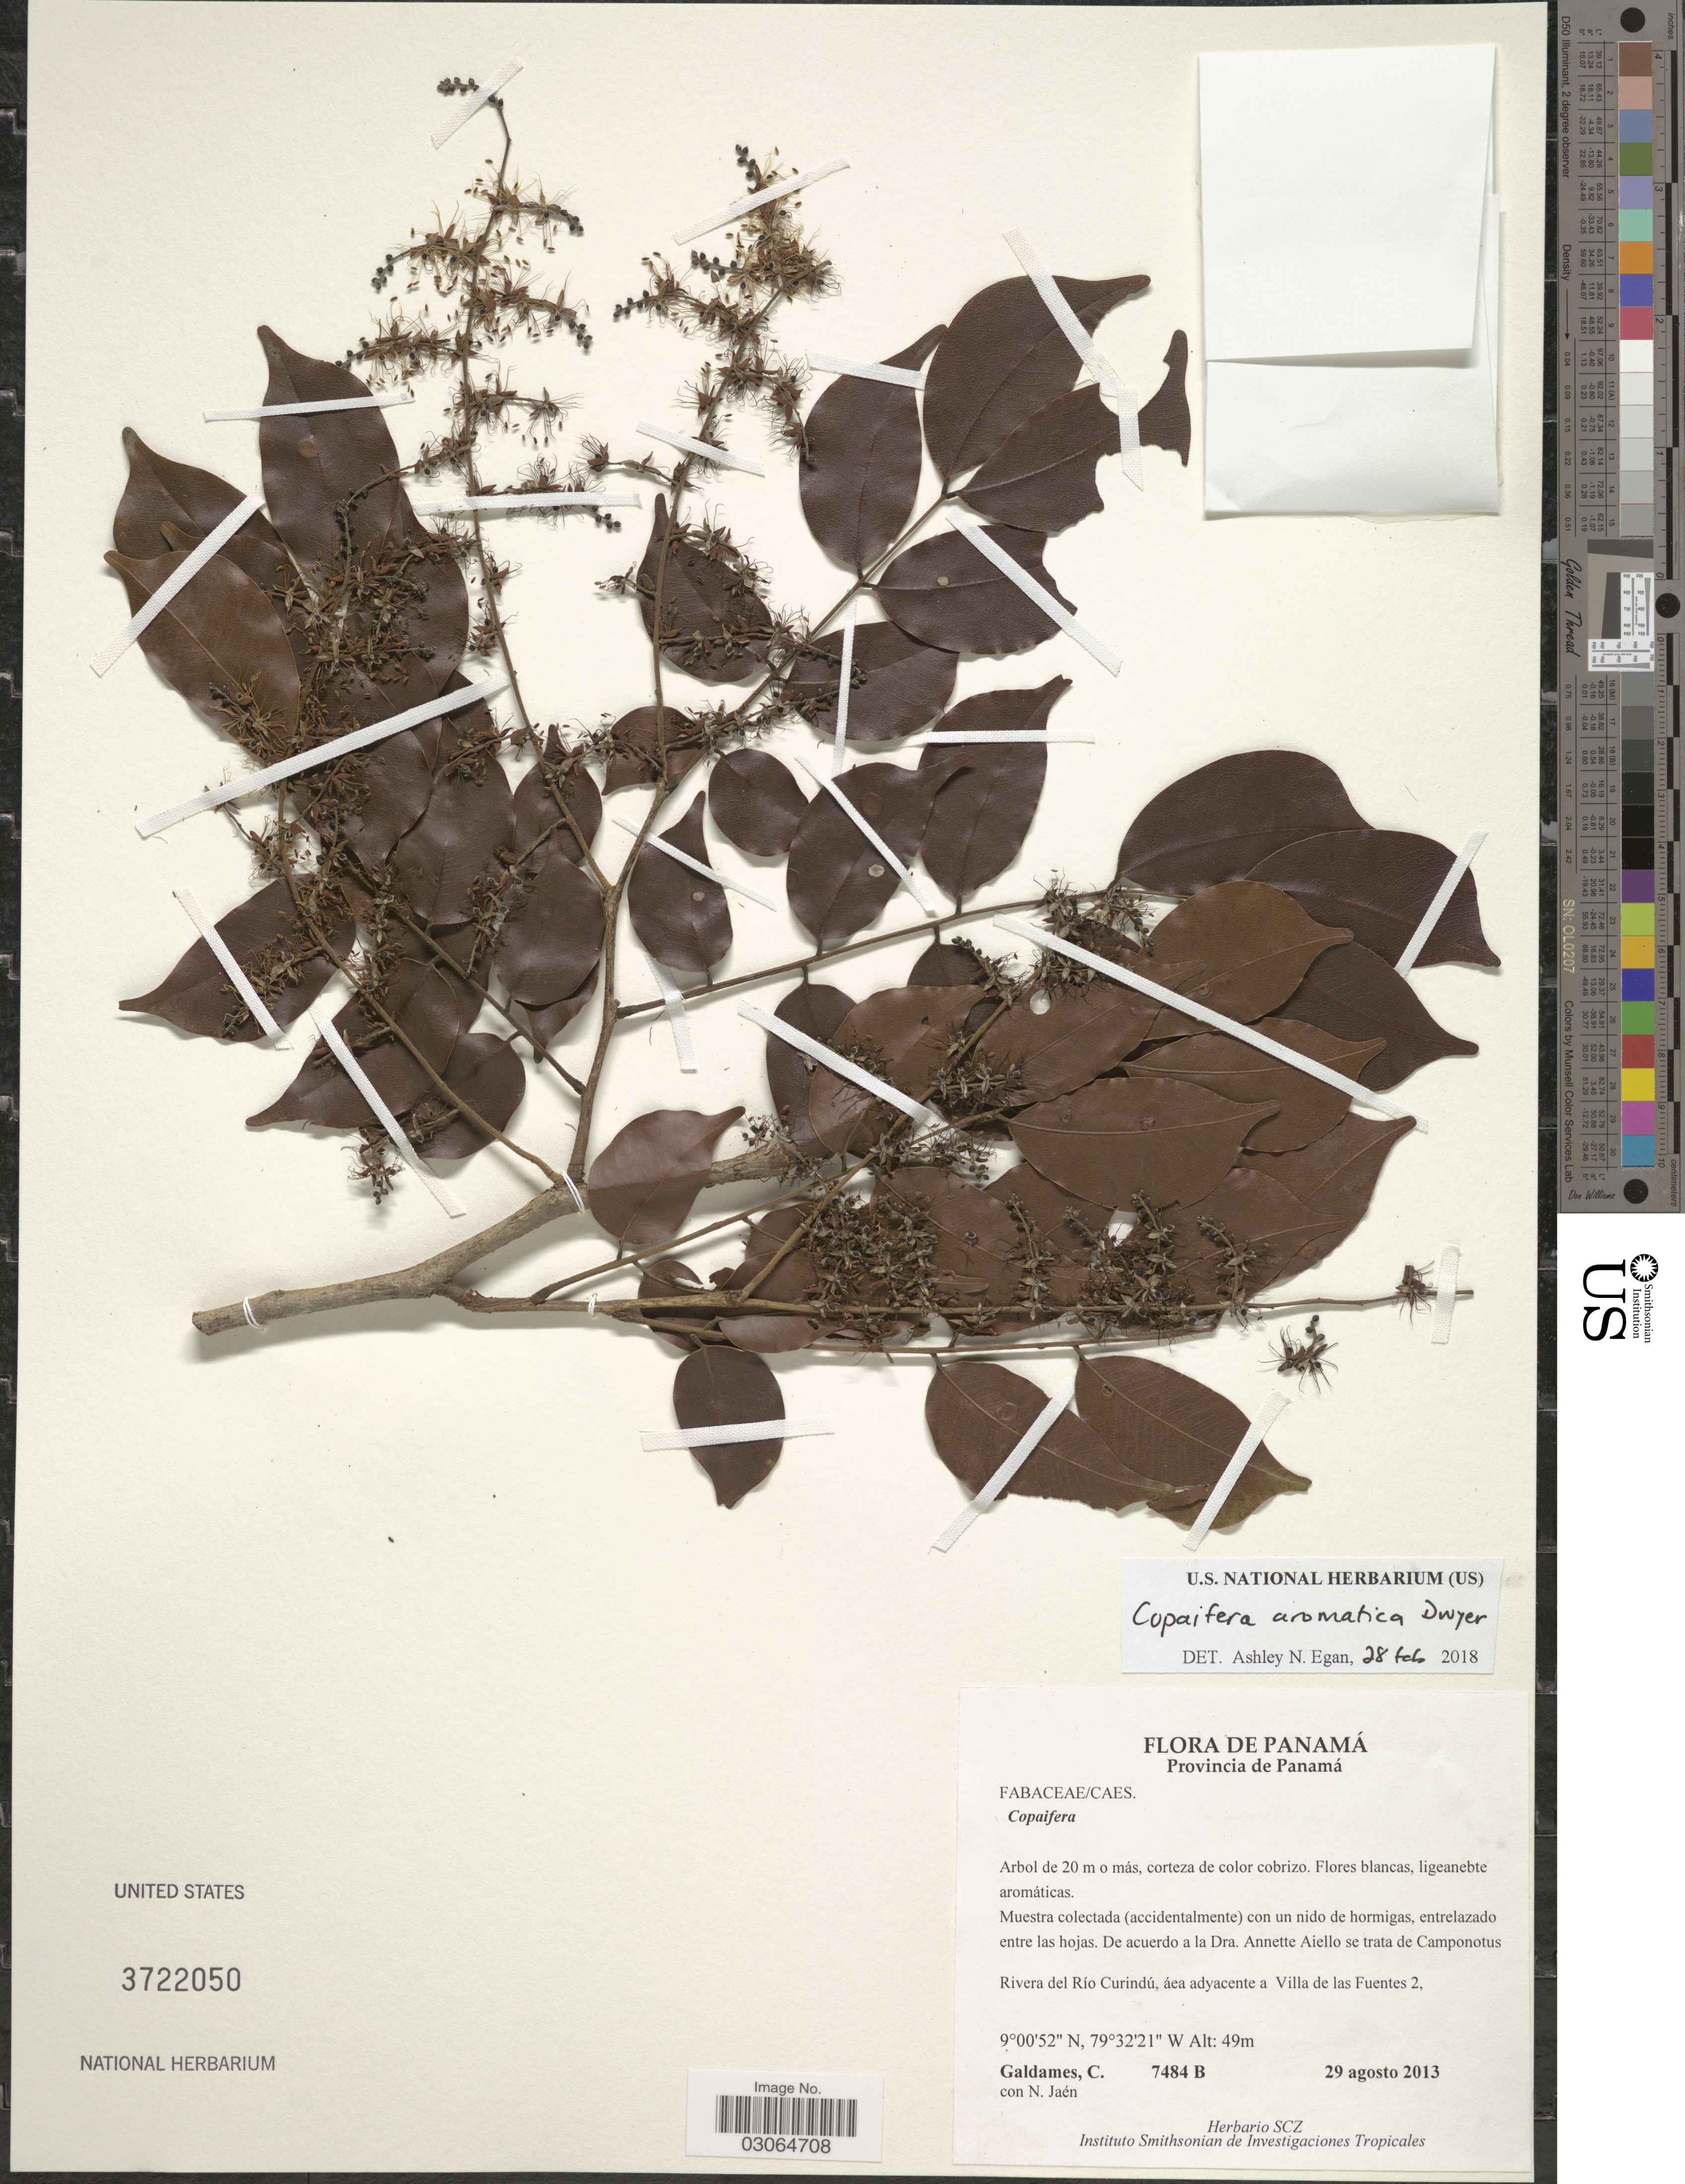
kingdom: Plantae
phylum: Tracheophyta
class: Magnoliopsida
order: Fabales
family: Fabaceae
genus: Copaifera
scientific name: Copaifera aromatica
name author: Dwyer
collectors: C. Galdames & N. Jaén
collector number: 7484B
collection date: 2013-08-29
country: Panama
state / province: Panamá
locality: De acuerdo a la Dra. Anette Aiello se trata de Camponotus [unsure placement] Rivera del Río Curindú, áea adyacente a Villa de las Fuentes 2.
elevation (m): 49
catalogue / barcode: US 3722050